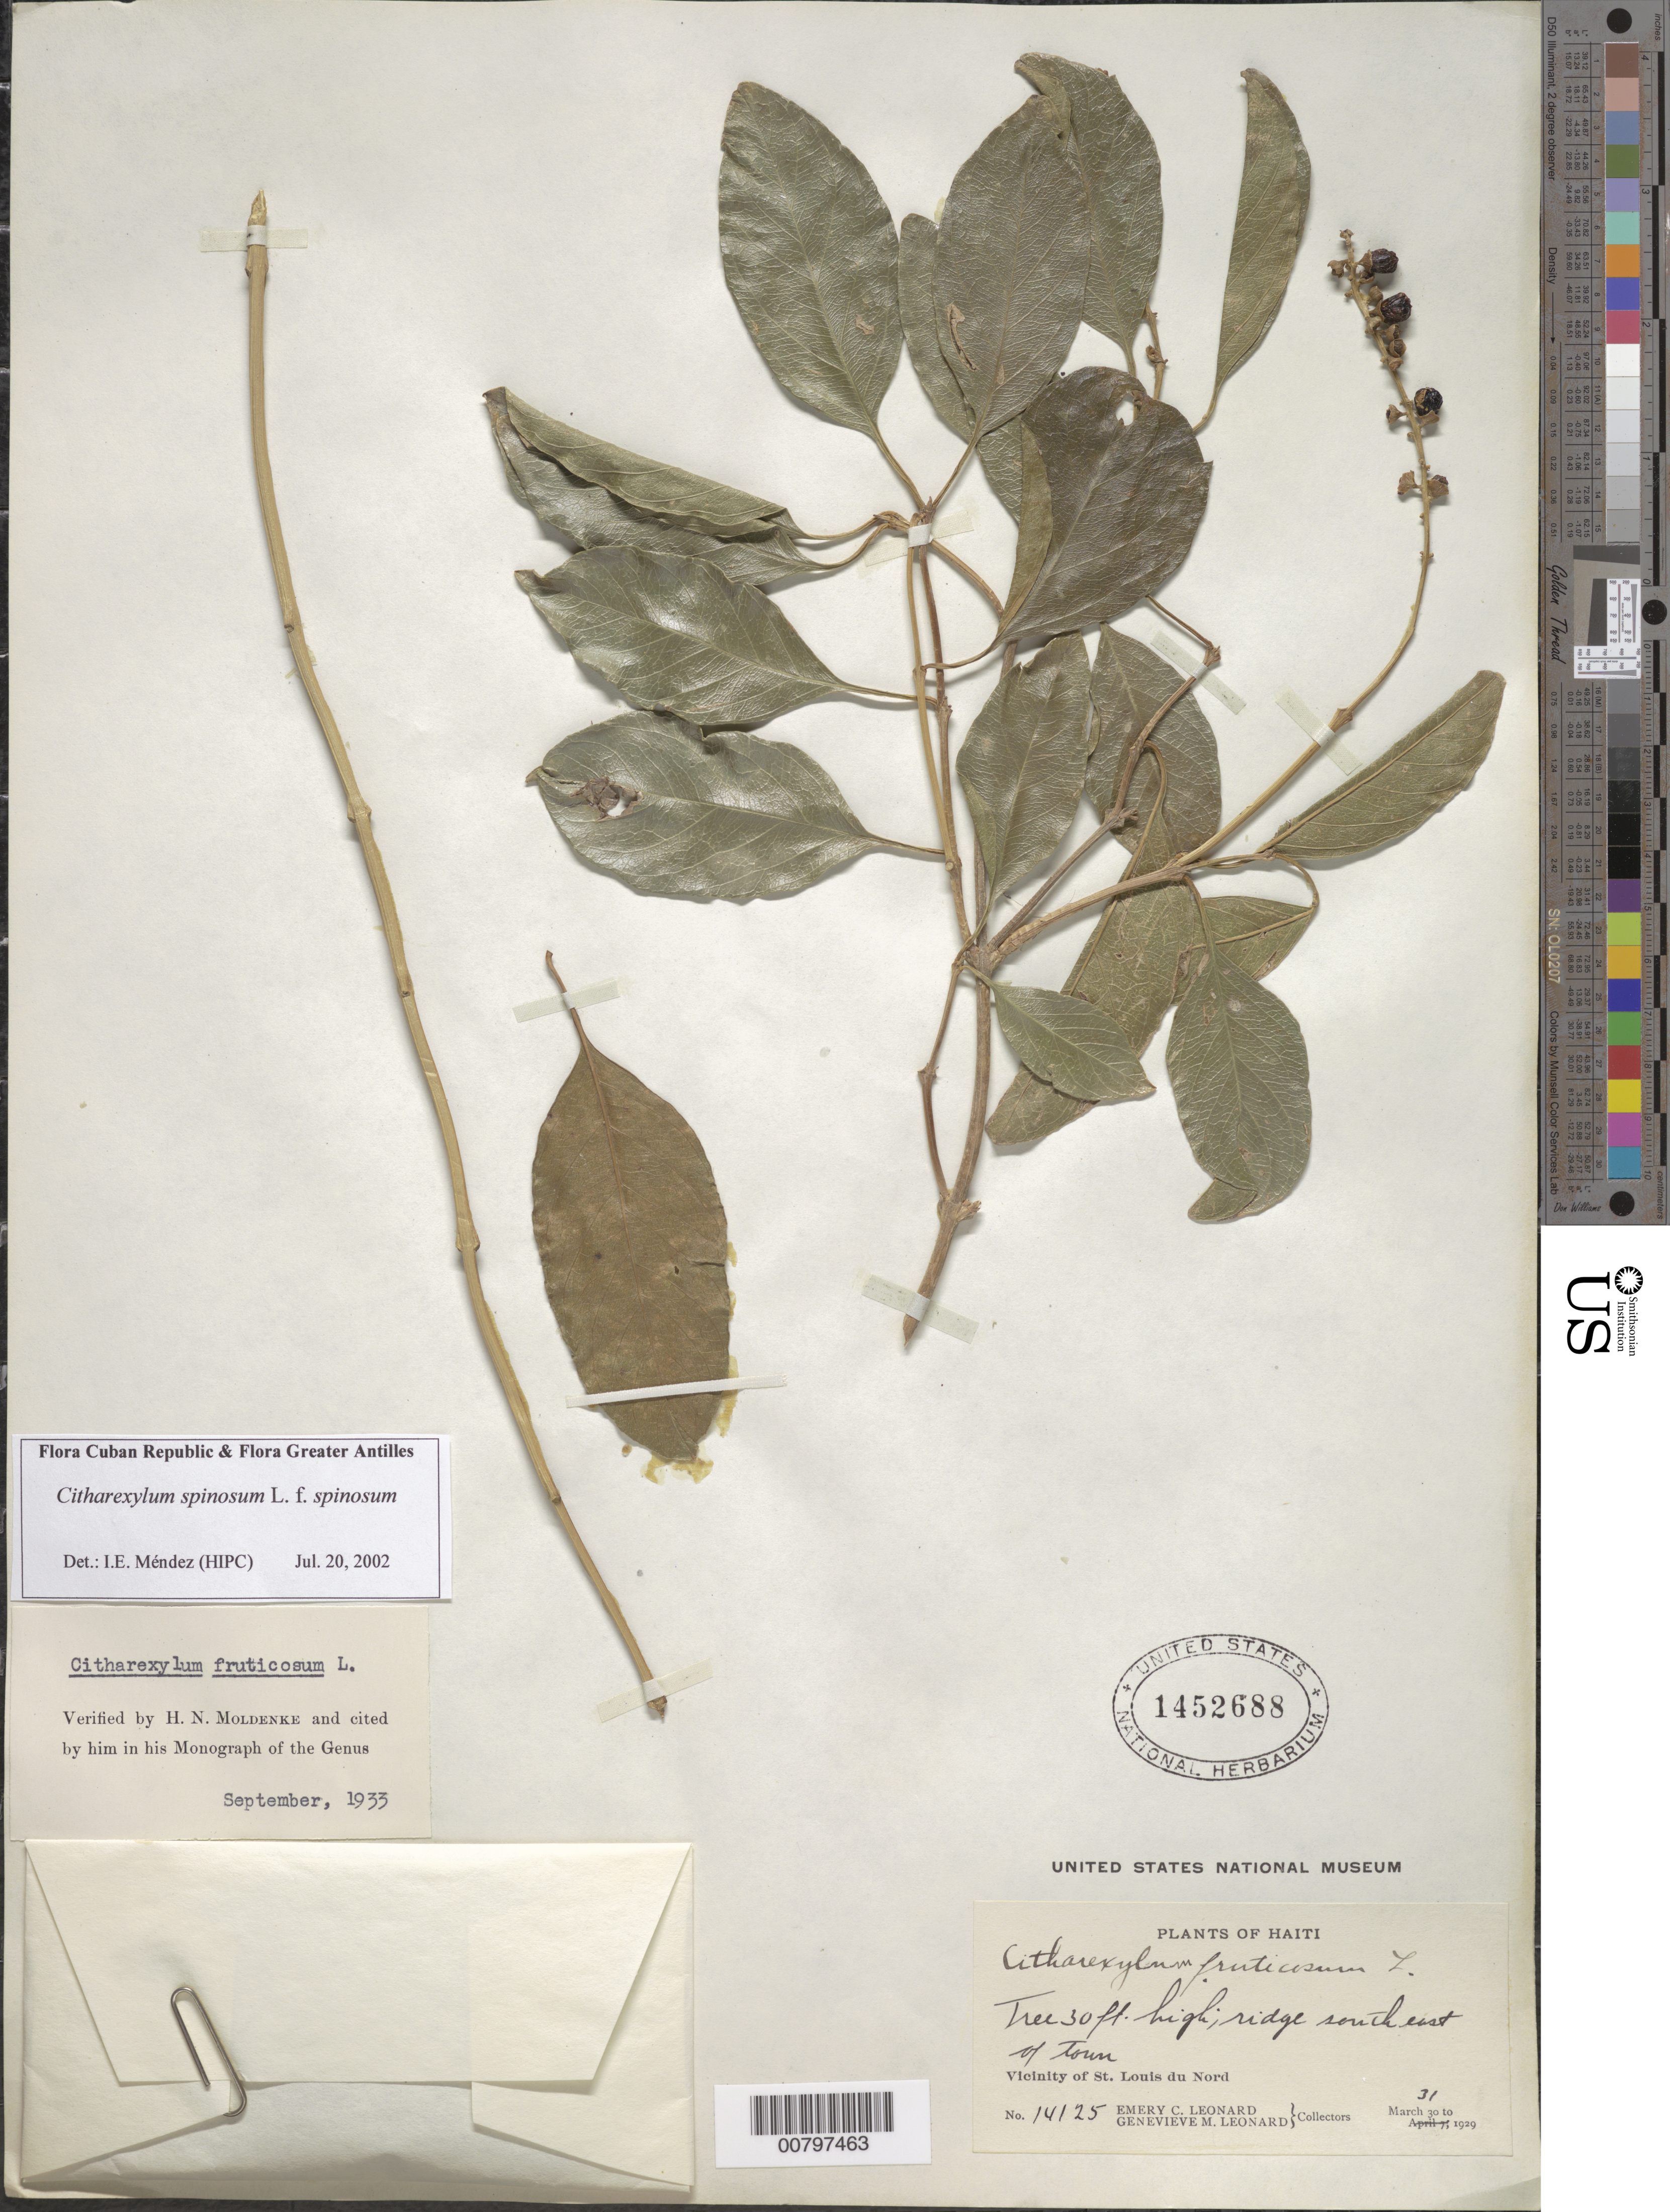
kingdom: Plantae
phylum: Tracheophyta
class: Magnoliopsida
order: Lamiales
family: Verbenaceae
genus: Citharexylum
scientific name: Citharexylum spinosum f. spinosum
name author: L.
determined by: Méndez, Isidro E., (HIPC)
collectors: E. C. Leonard & G. M. Leonard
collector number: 14125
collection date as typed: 31 Mar 1929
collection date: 1929-03-31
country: Haiti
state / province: Nord-Ouest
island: Hispaniola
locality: Vicinity of St. Louis du Nord, on ridge SE of town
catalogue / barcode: US 1452688